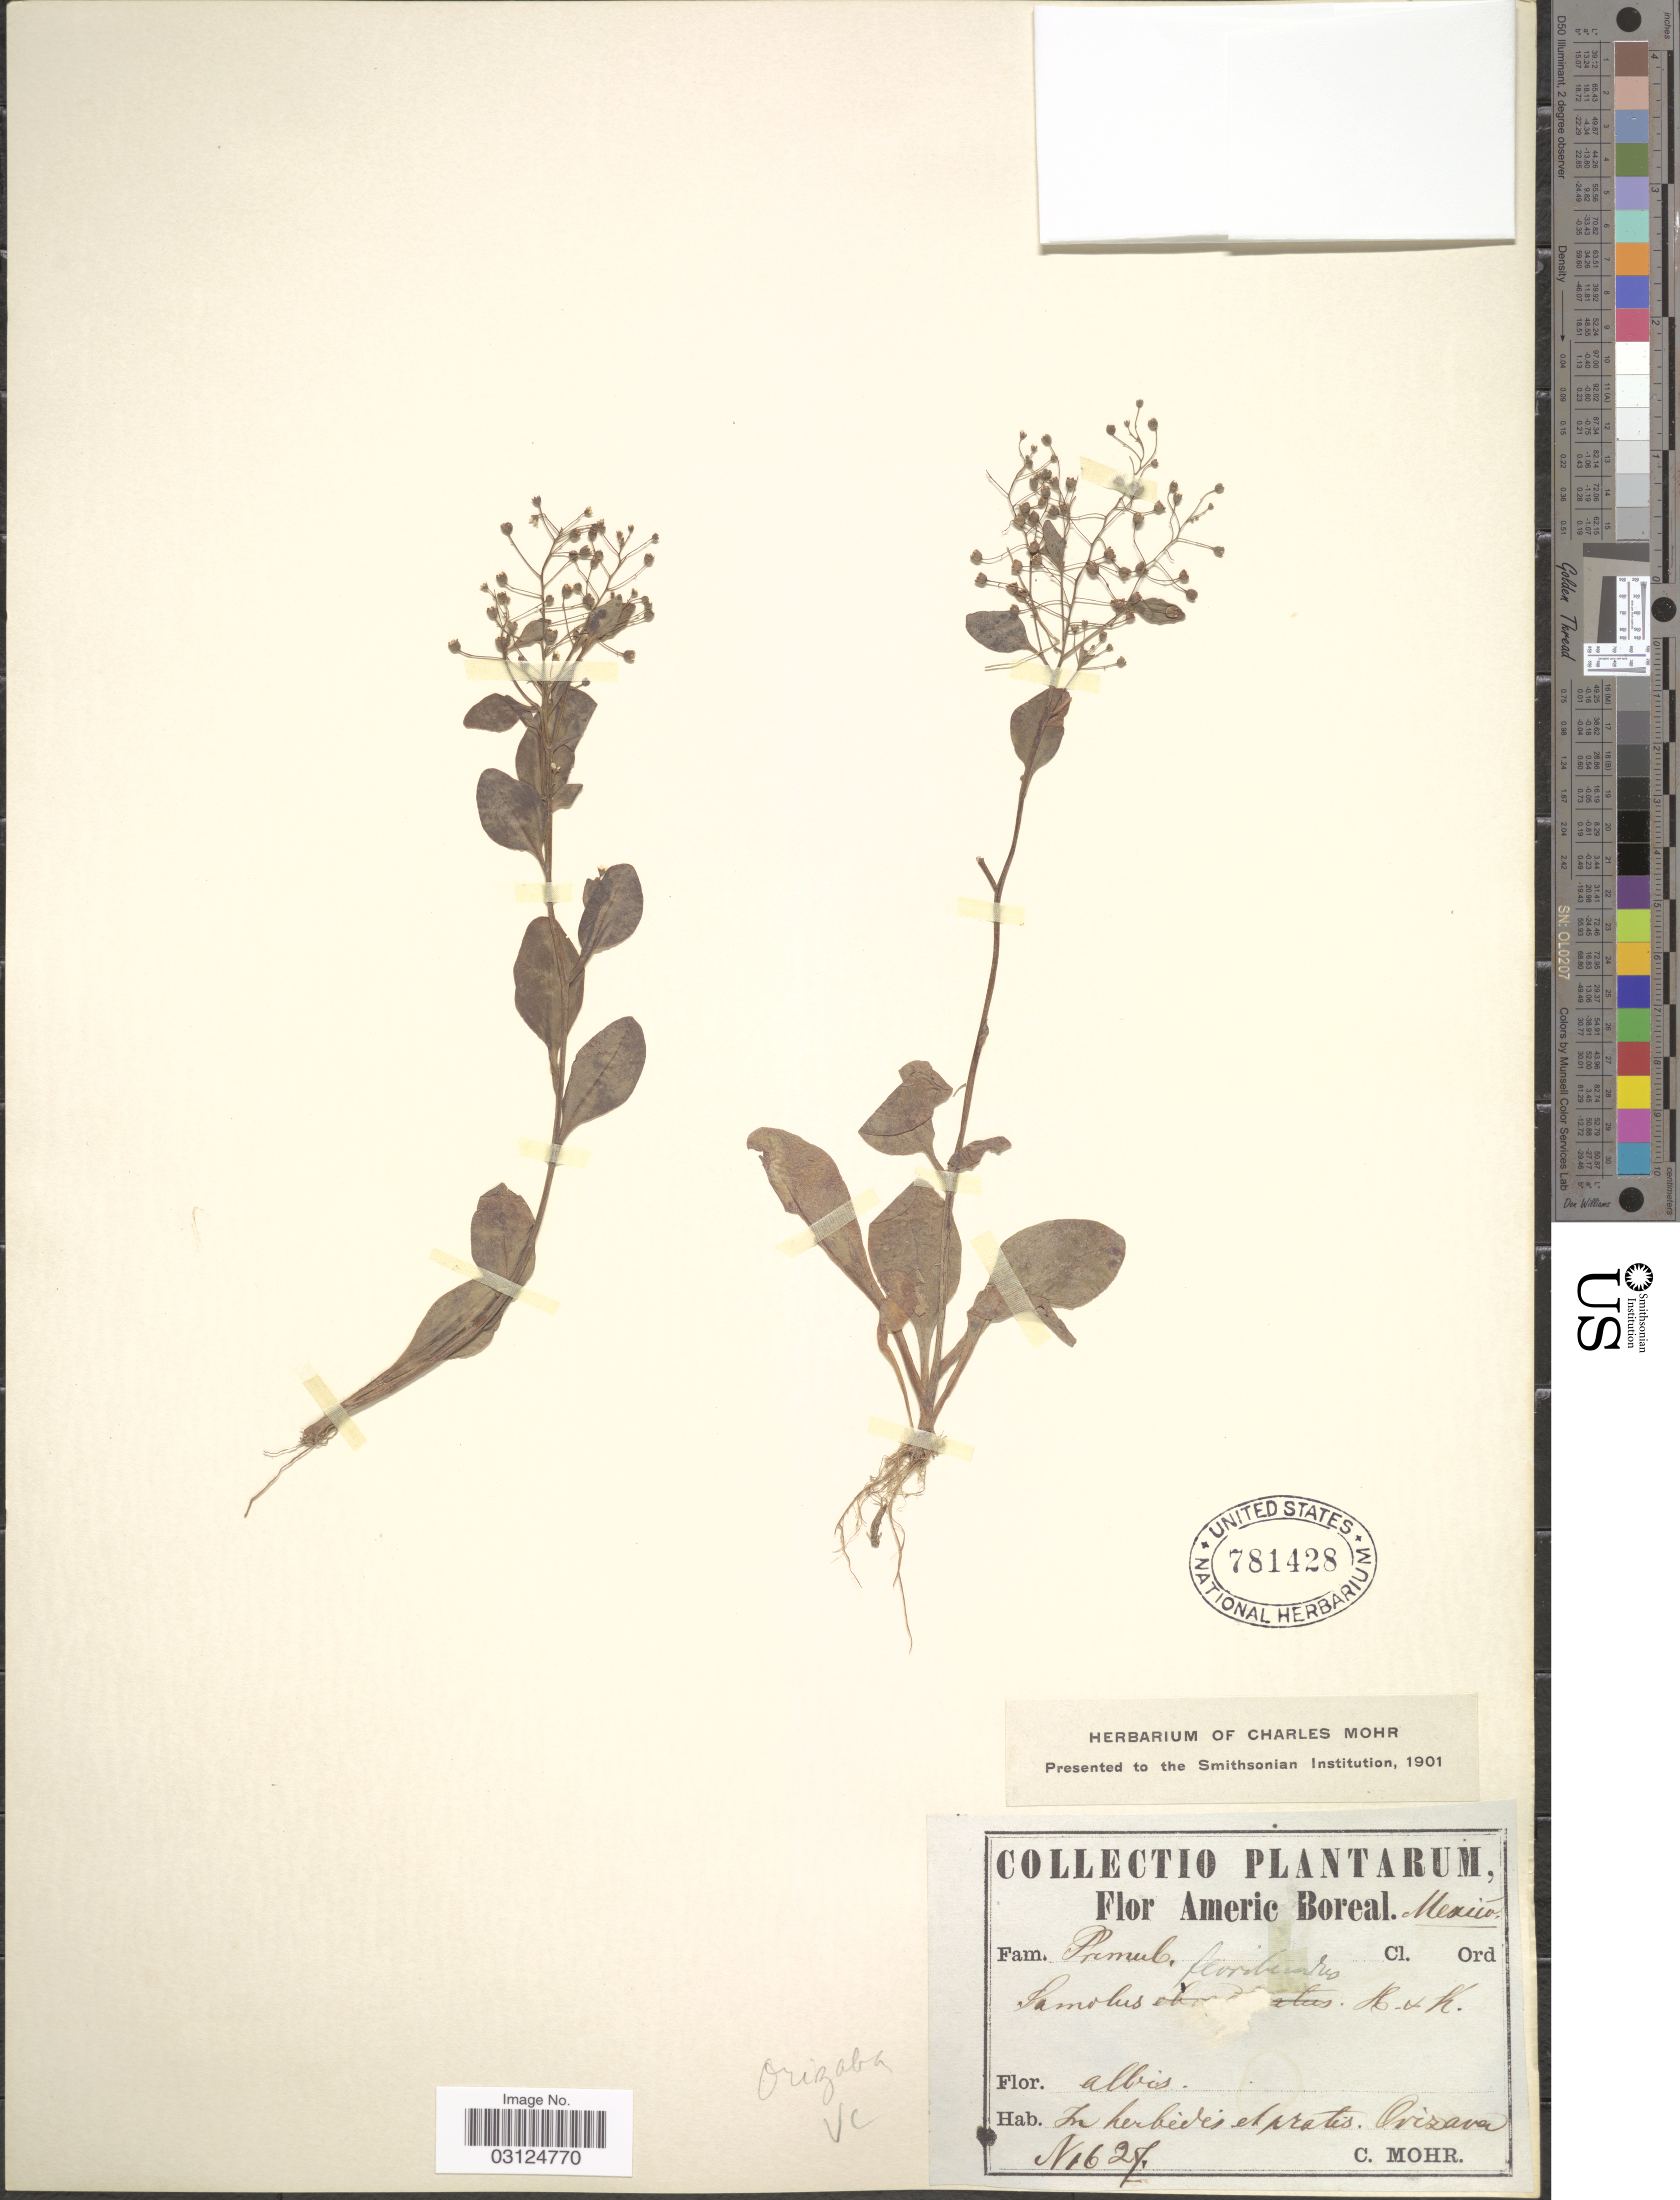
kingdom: Plantae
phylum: Tracheophyta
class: Magnoliopsida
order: Ericales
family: Primulaceae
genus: Samolus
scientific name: Samolus valerandi var. floribundus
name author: (Kunth) R. Knuth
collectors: C. T. Mohr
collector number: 1627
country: Mexico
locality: Orizaba.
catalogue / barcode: US 781428